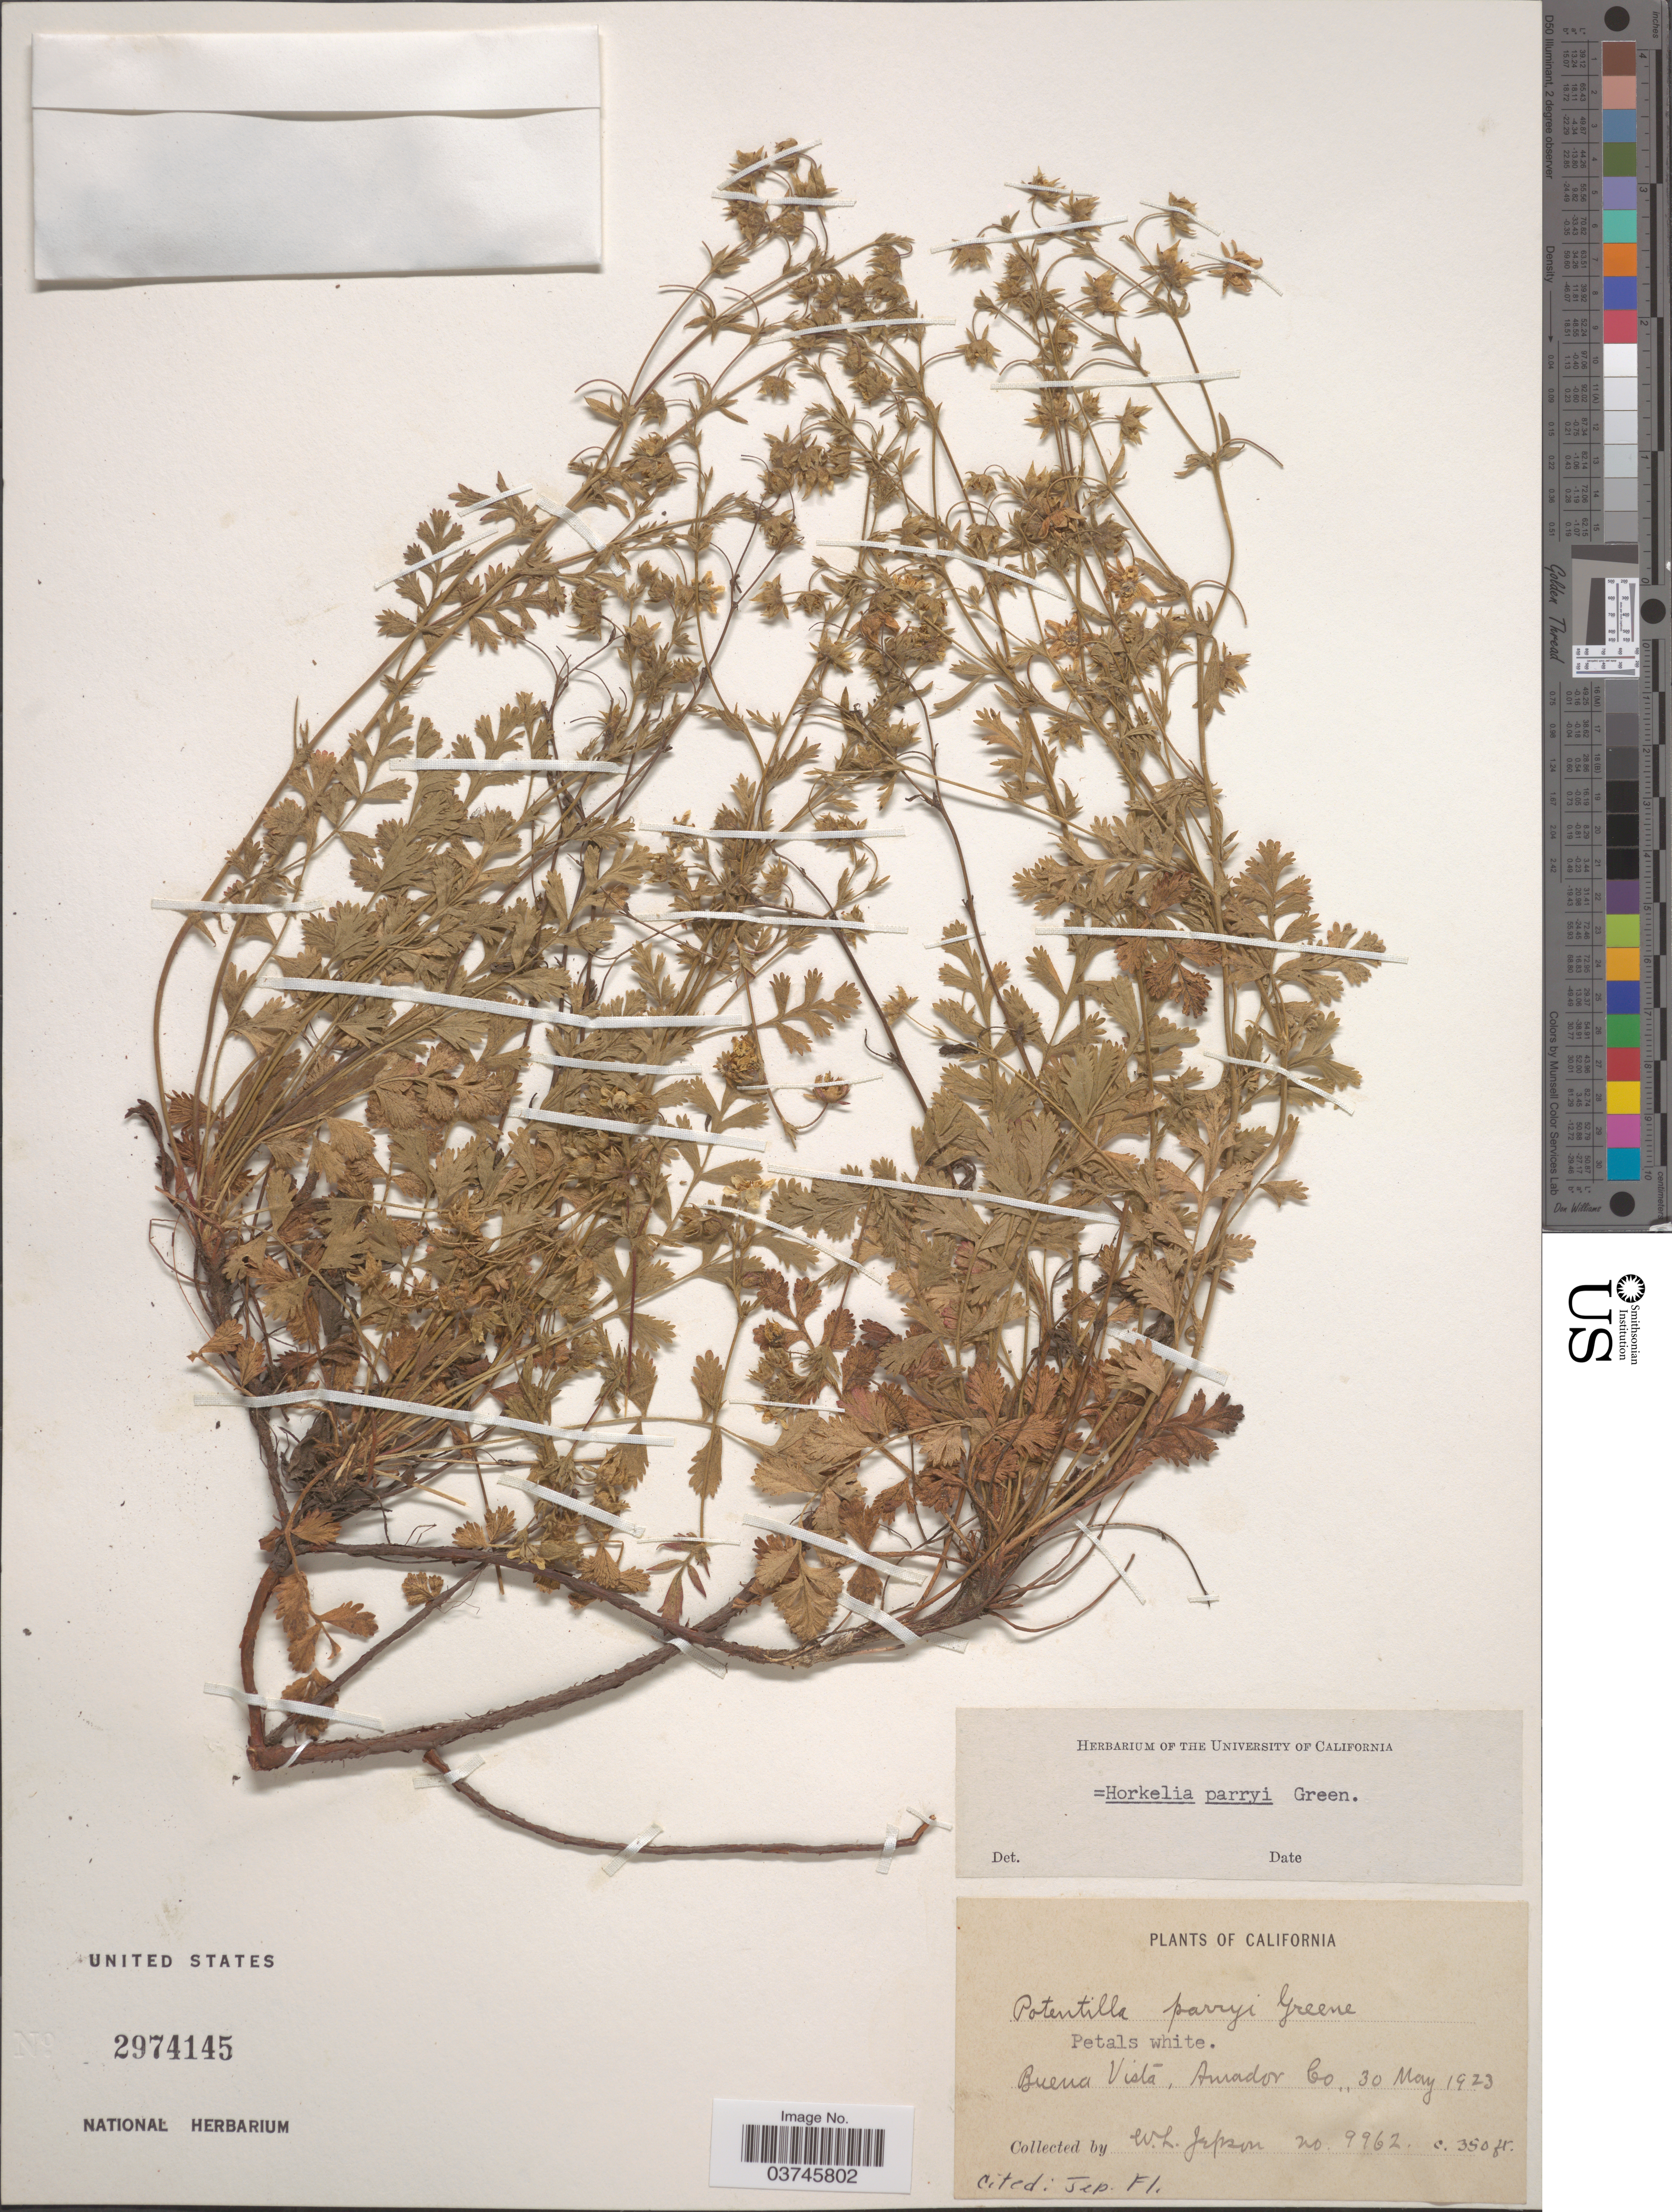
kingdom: Plantae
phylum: Tracheophyta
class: Magnoliopsida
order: Rosales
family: Rosaceae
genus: Potentilla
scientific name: Potentilla parryi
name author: (Greene) Greene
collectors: W. L. Jepson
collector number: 9962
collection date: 1923-05-30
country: United States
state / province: California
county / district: Amador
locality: Buena Vista, Amador Co.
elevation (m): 107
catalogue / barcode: US 2974145